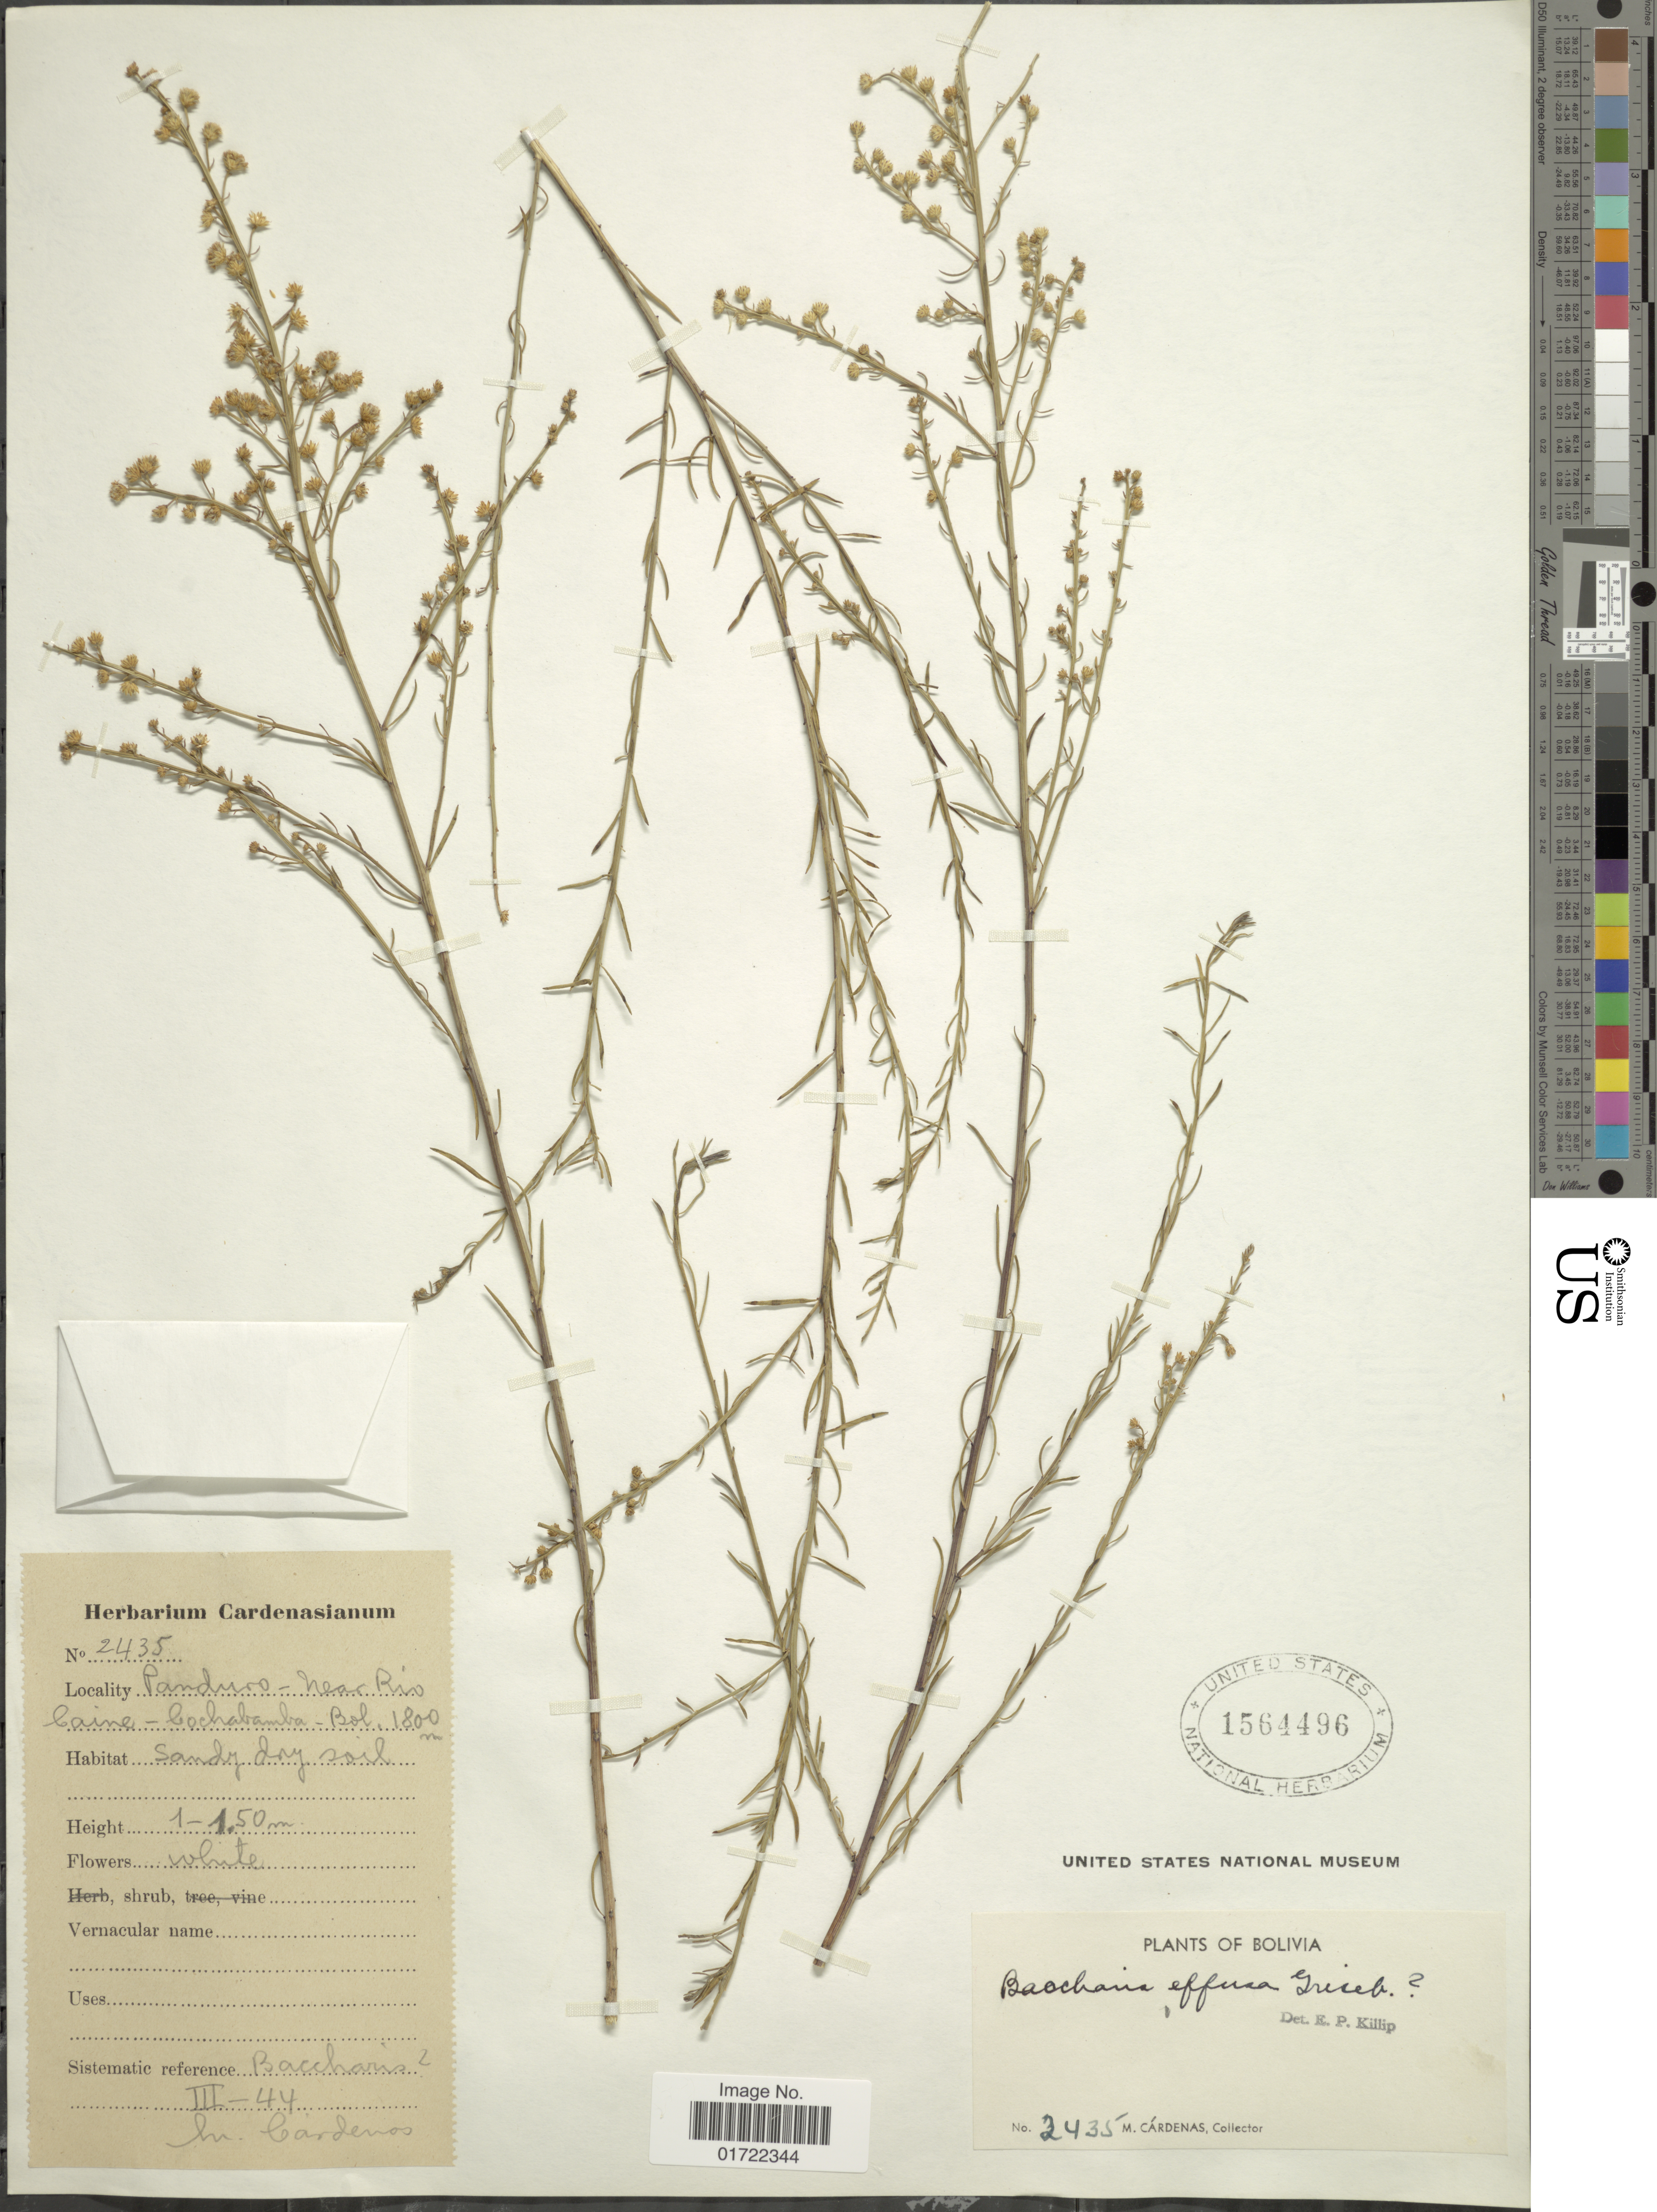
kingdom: Plantae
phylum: Tracheophyta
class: Magnoliopsida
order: Asterales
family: Asteraceae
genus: Baccharis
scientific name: Baccharis effusa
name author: Griseb.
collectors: M. Cárdenas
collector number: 2435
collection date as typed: Transcribed d/m/y: /3/44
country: Bolivia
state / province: Cochabamba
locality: Panduro, near Rio Caine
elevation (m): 1800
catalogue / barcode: US 1564496